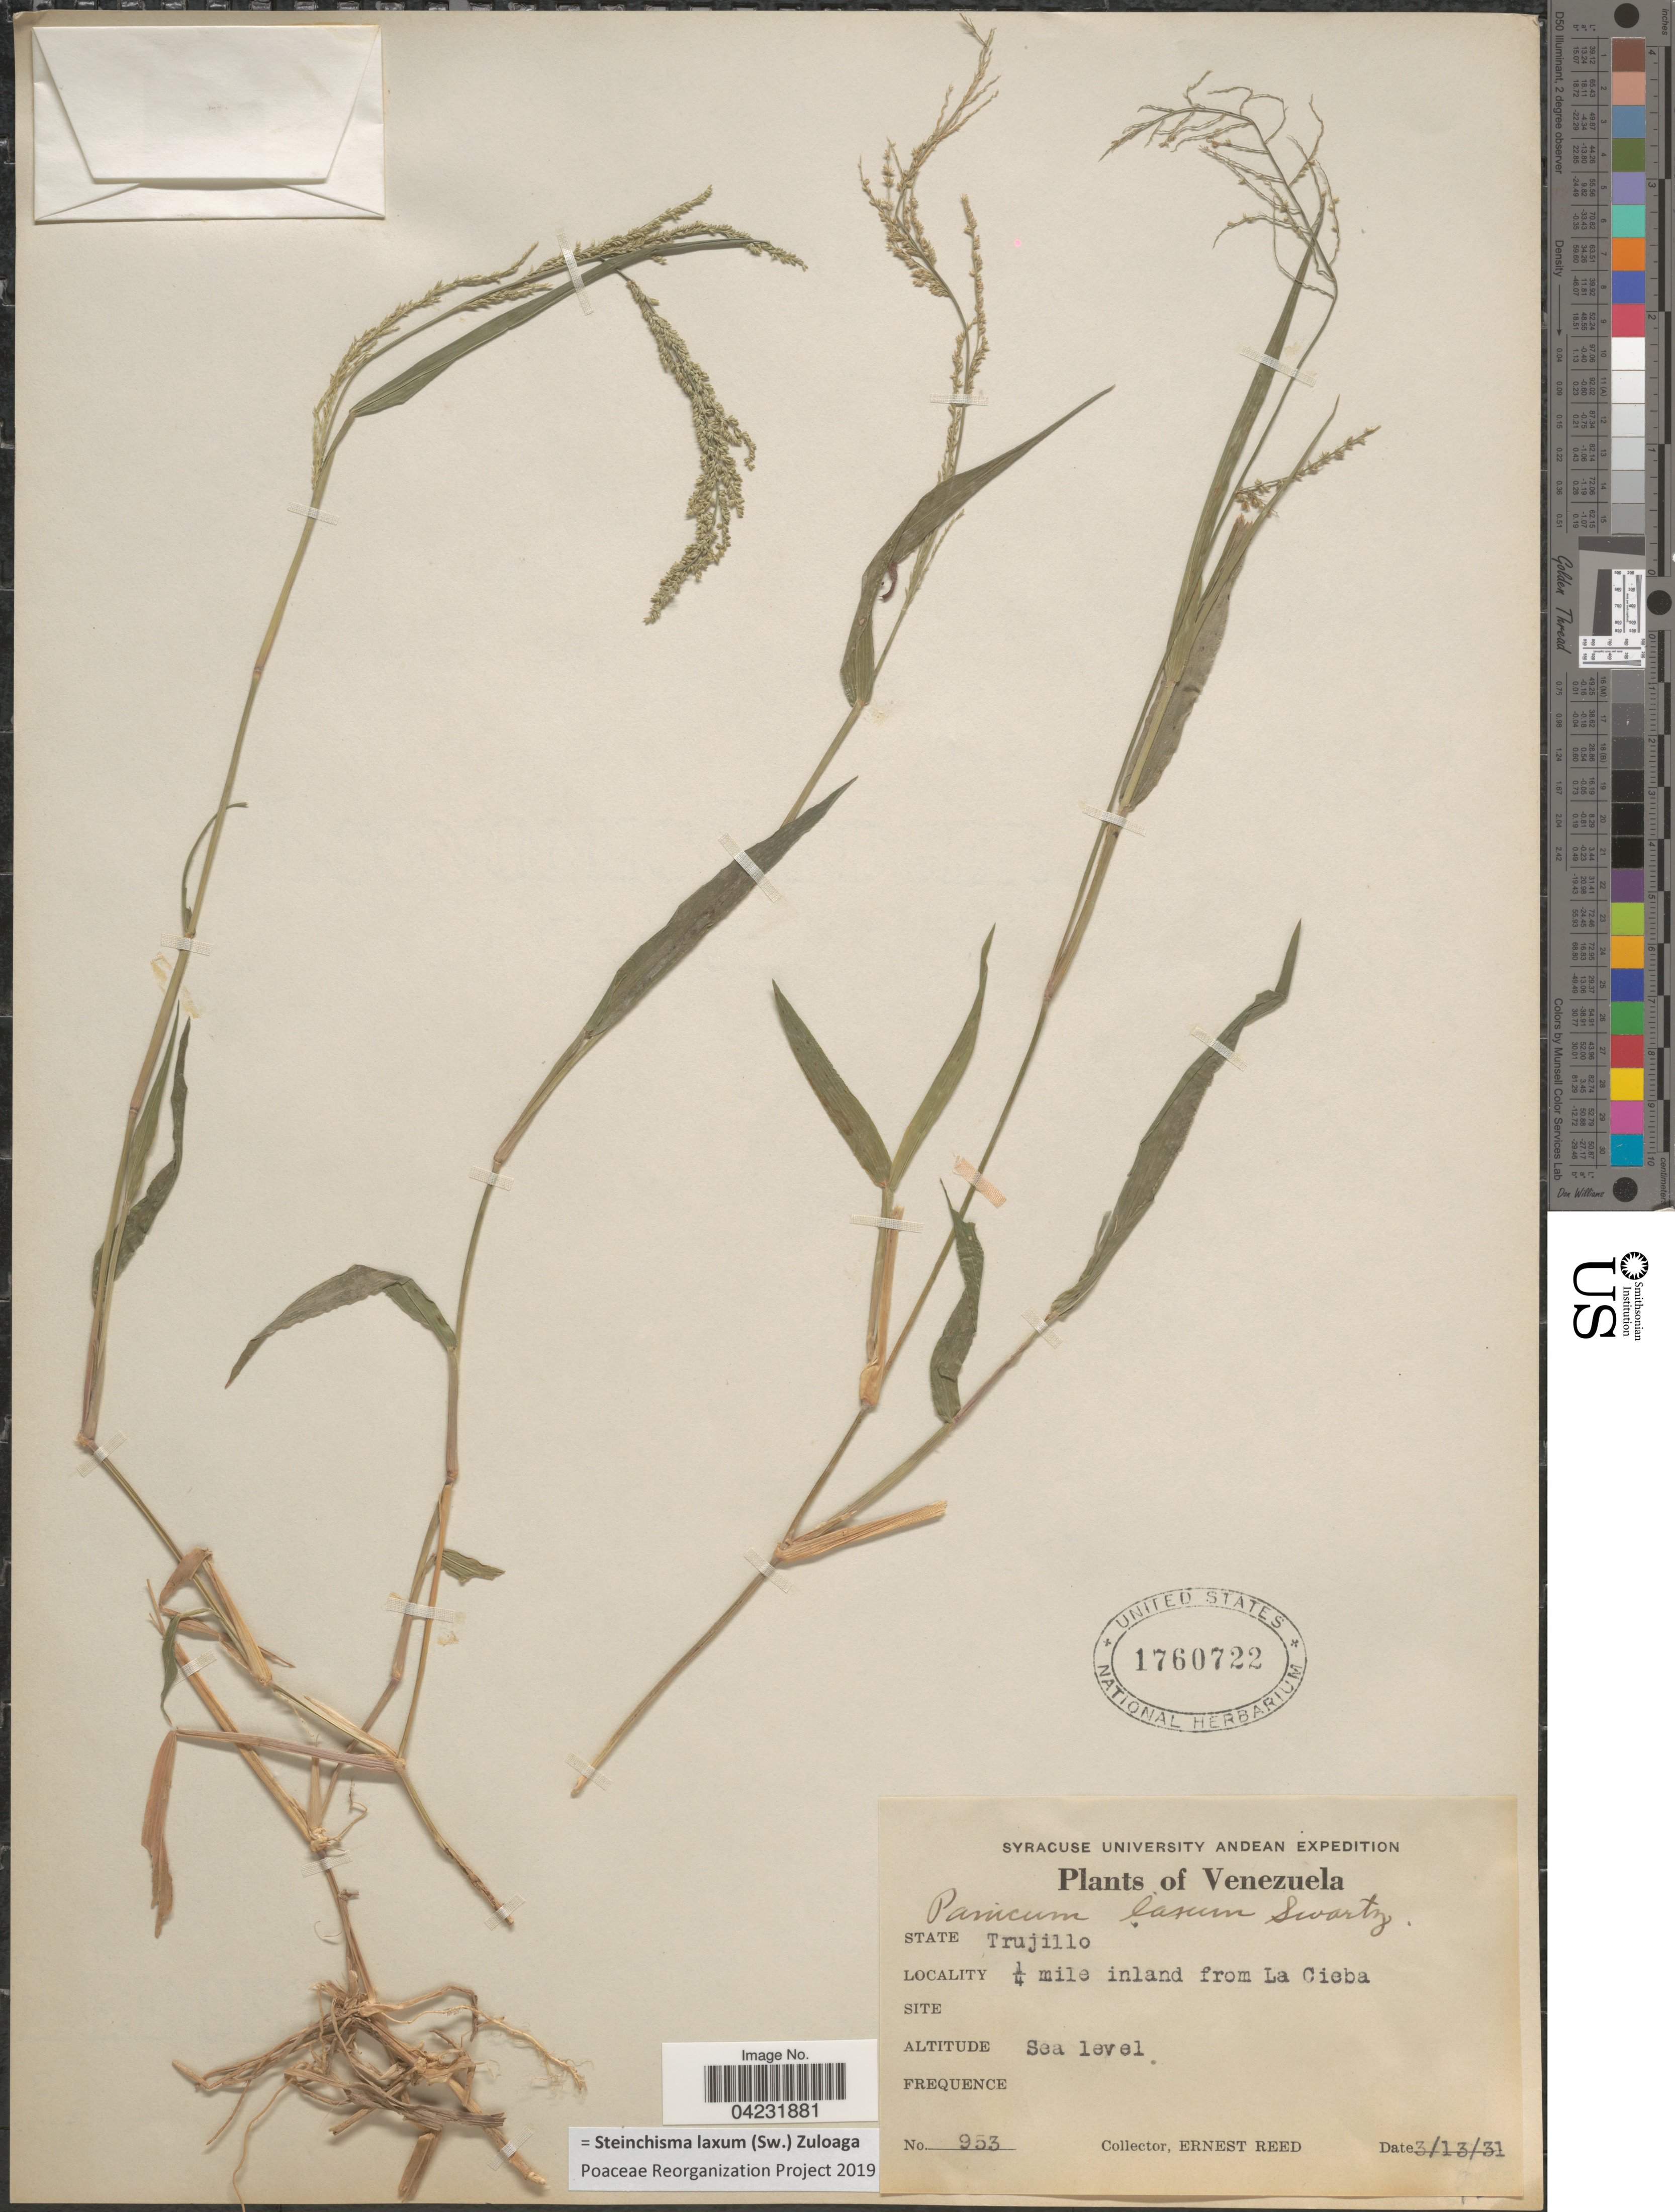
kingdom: Plantae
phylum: Tracheophyta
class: Liliopsida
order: Poales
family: Poaceae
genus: Steinchisma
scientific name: Steinchisma laxum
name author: (Sw.) Zuloaga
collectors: E. Reed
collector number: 953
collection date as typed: Transcribed d/m/y: 13/3/31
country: Venezuela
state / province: Trujillo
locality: Syracuse University Andean Expedition. ¼ mile inland from La Cieba.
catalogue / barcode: US 1760722